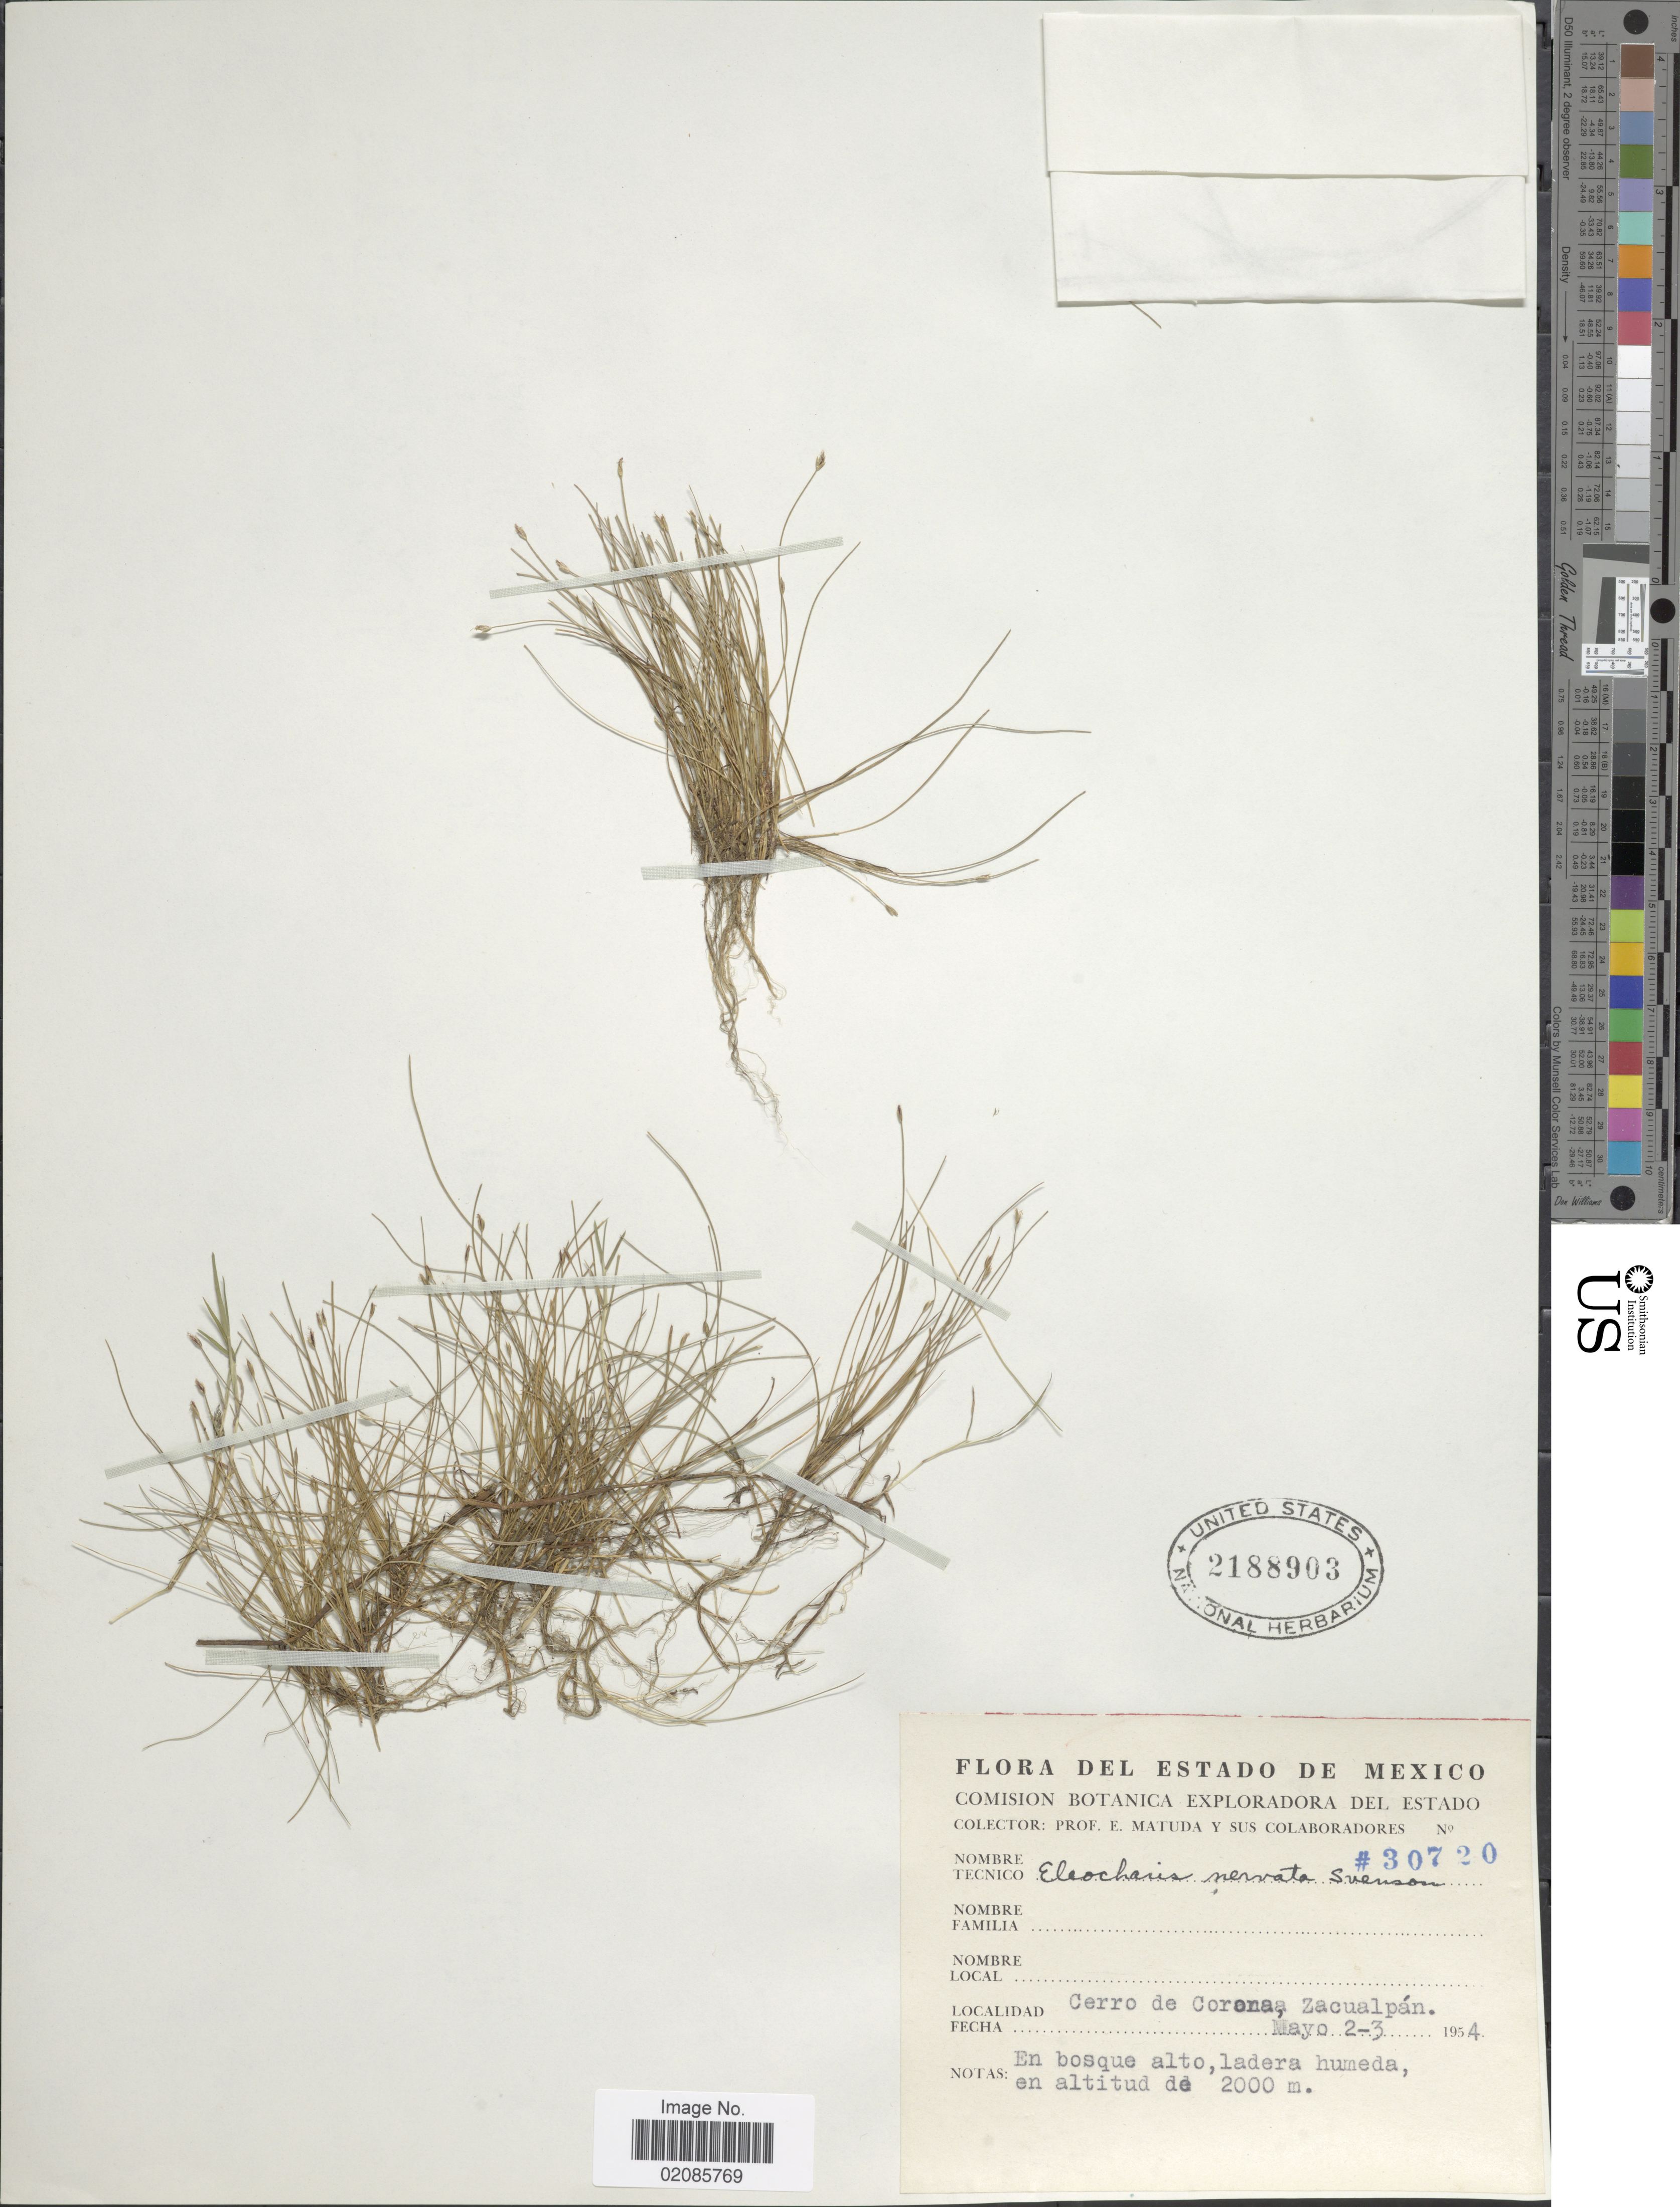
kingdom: Plantae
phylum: Tracheophyta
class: Liliopsida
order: Poales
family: Cyperaceae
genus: Eleocharis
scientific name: Eleocharis nervata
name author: Svenson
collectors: E. Matuda & Sus Colaboradores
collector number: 30720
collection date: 1954-05-02/1954-05-03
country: Mexico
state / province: México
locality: Cerro de Coronaa, Zacualpan ,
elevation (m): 2000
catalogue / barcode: US 2188903